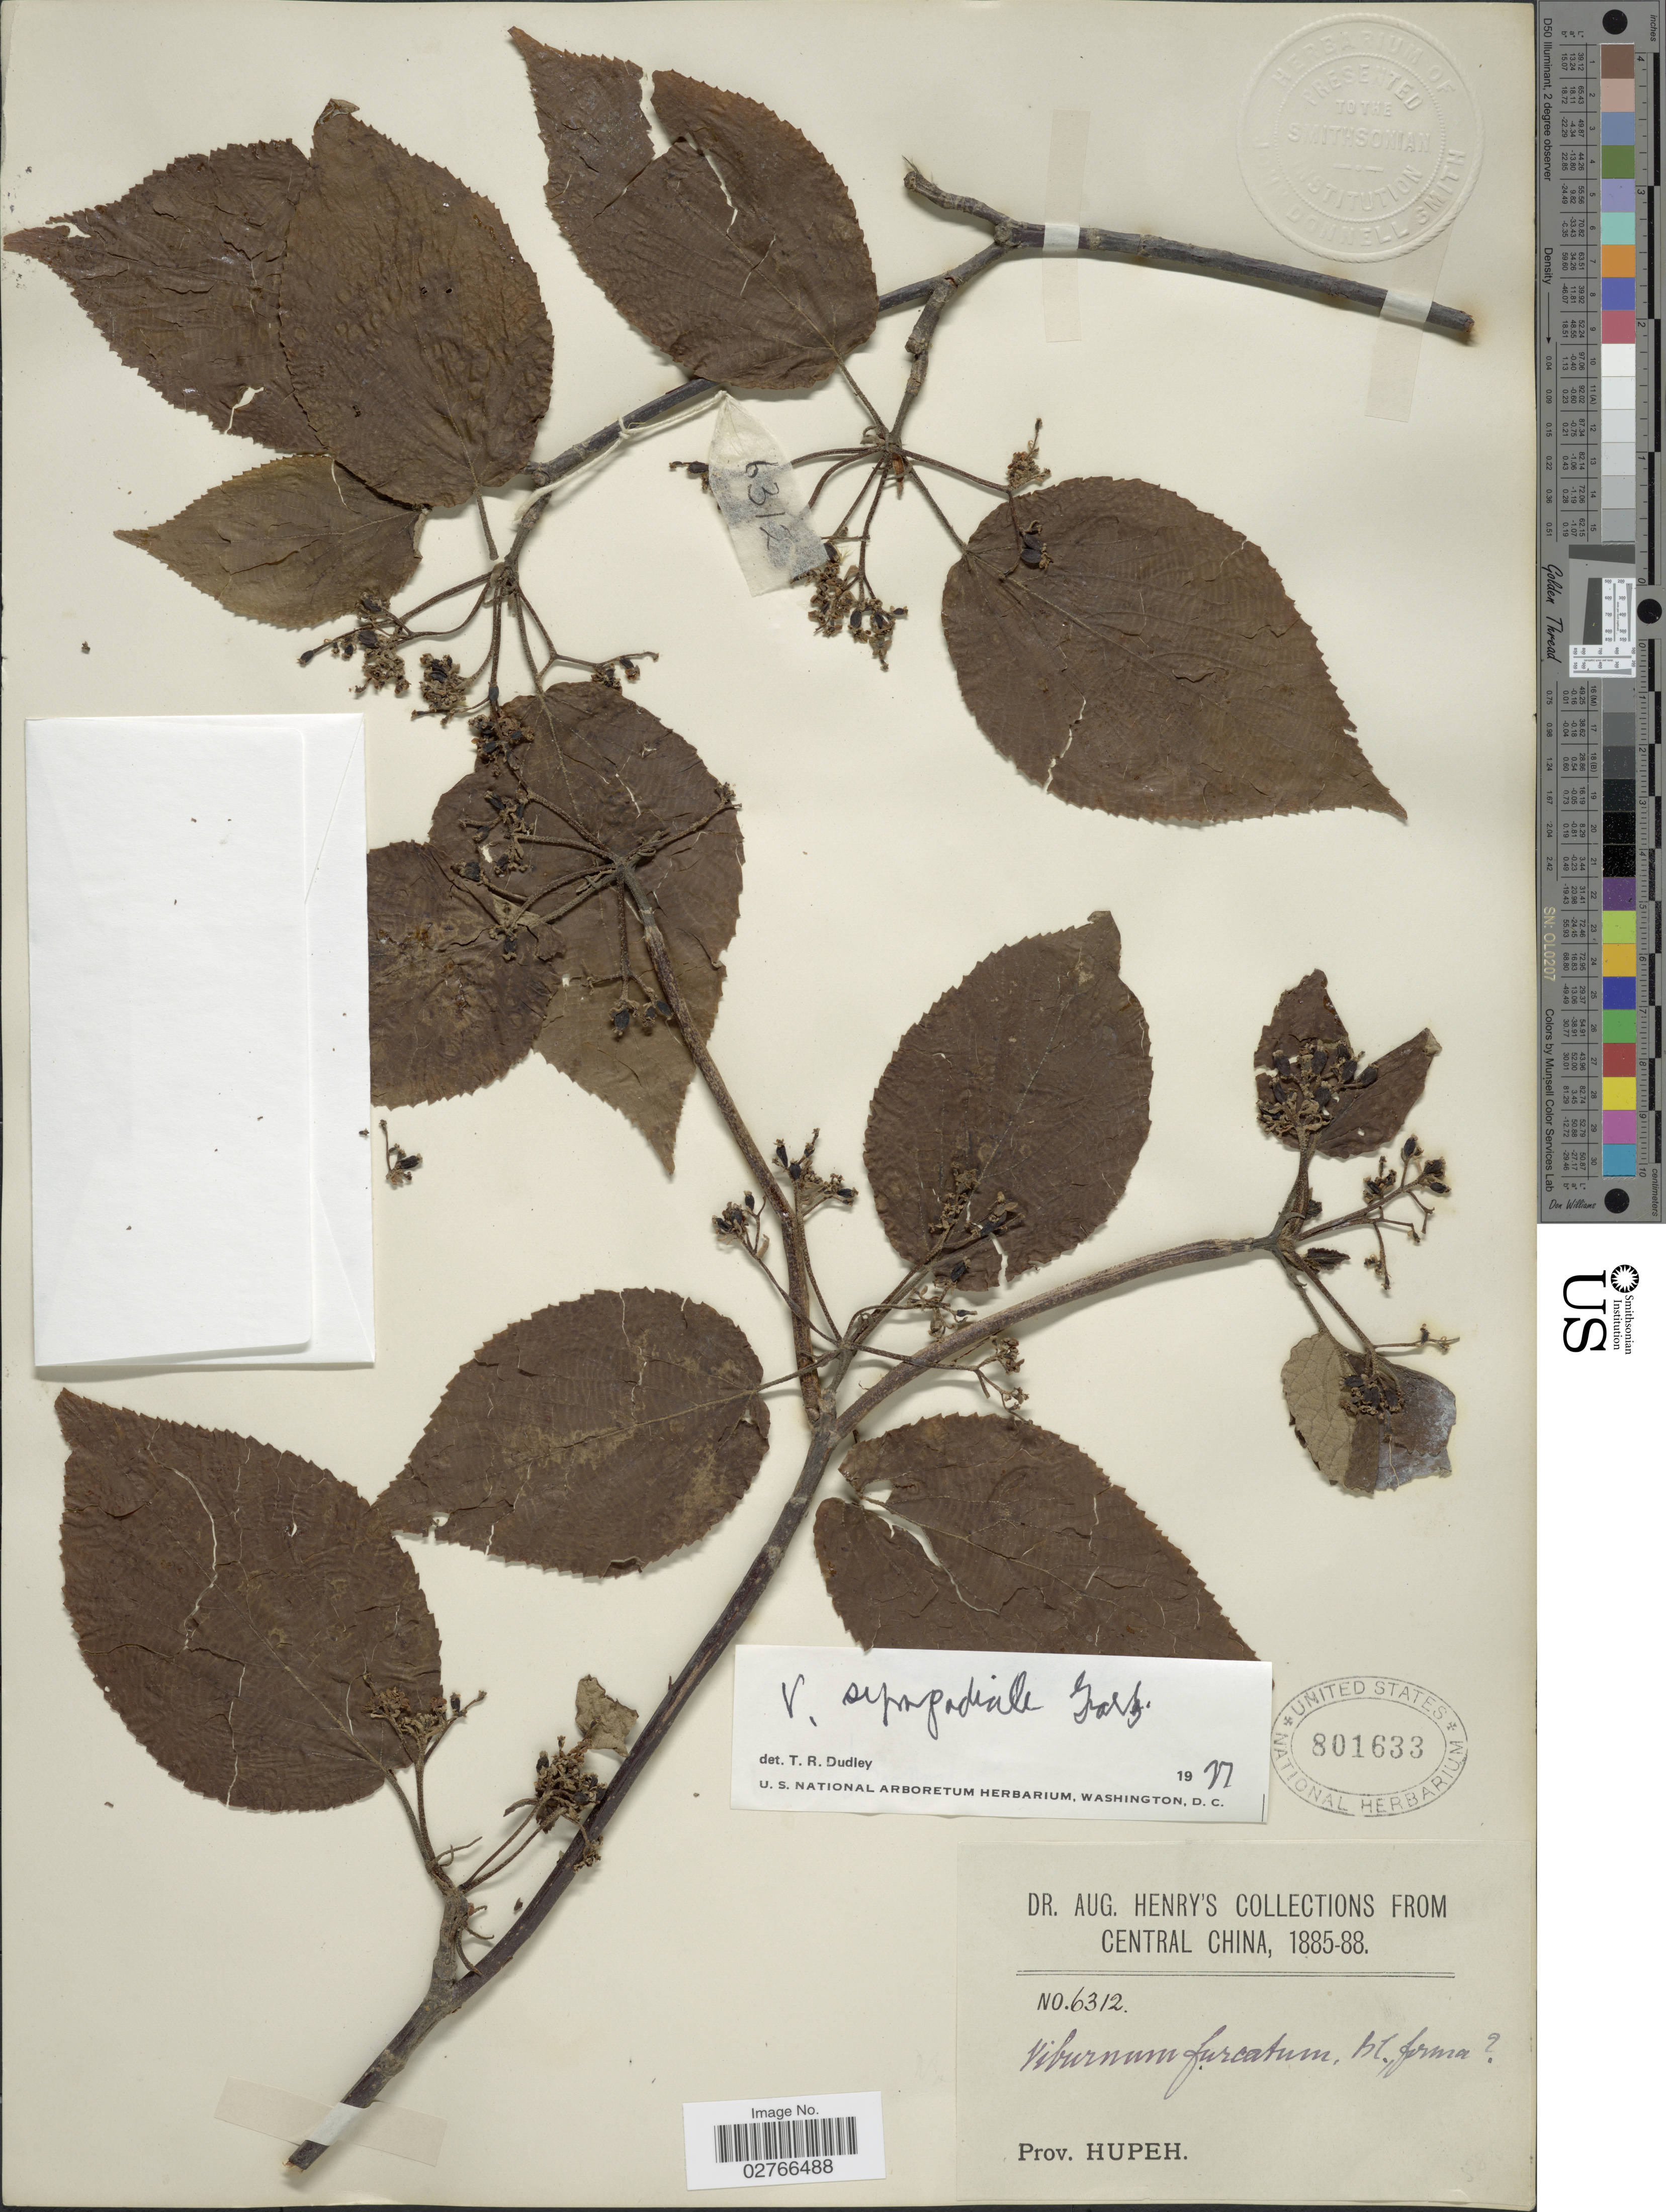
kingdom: Plantae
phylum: Tracheophyta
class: Magnoliopsida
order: Dipsacales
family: Viburnaceae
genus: Viburnum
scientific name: Viburnum sympodiale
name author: Graebn.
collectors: A. Henry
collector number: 6312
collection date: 1885/1888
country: China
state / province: Hubei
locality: Central China, Prov. Hupeh.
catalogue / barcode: US 801633